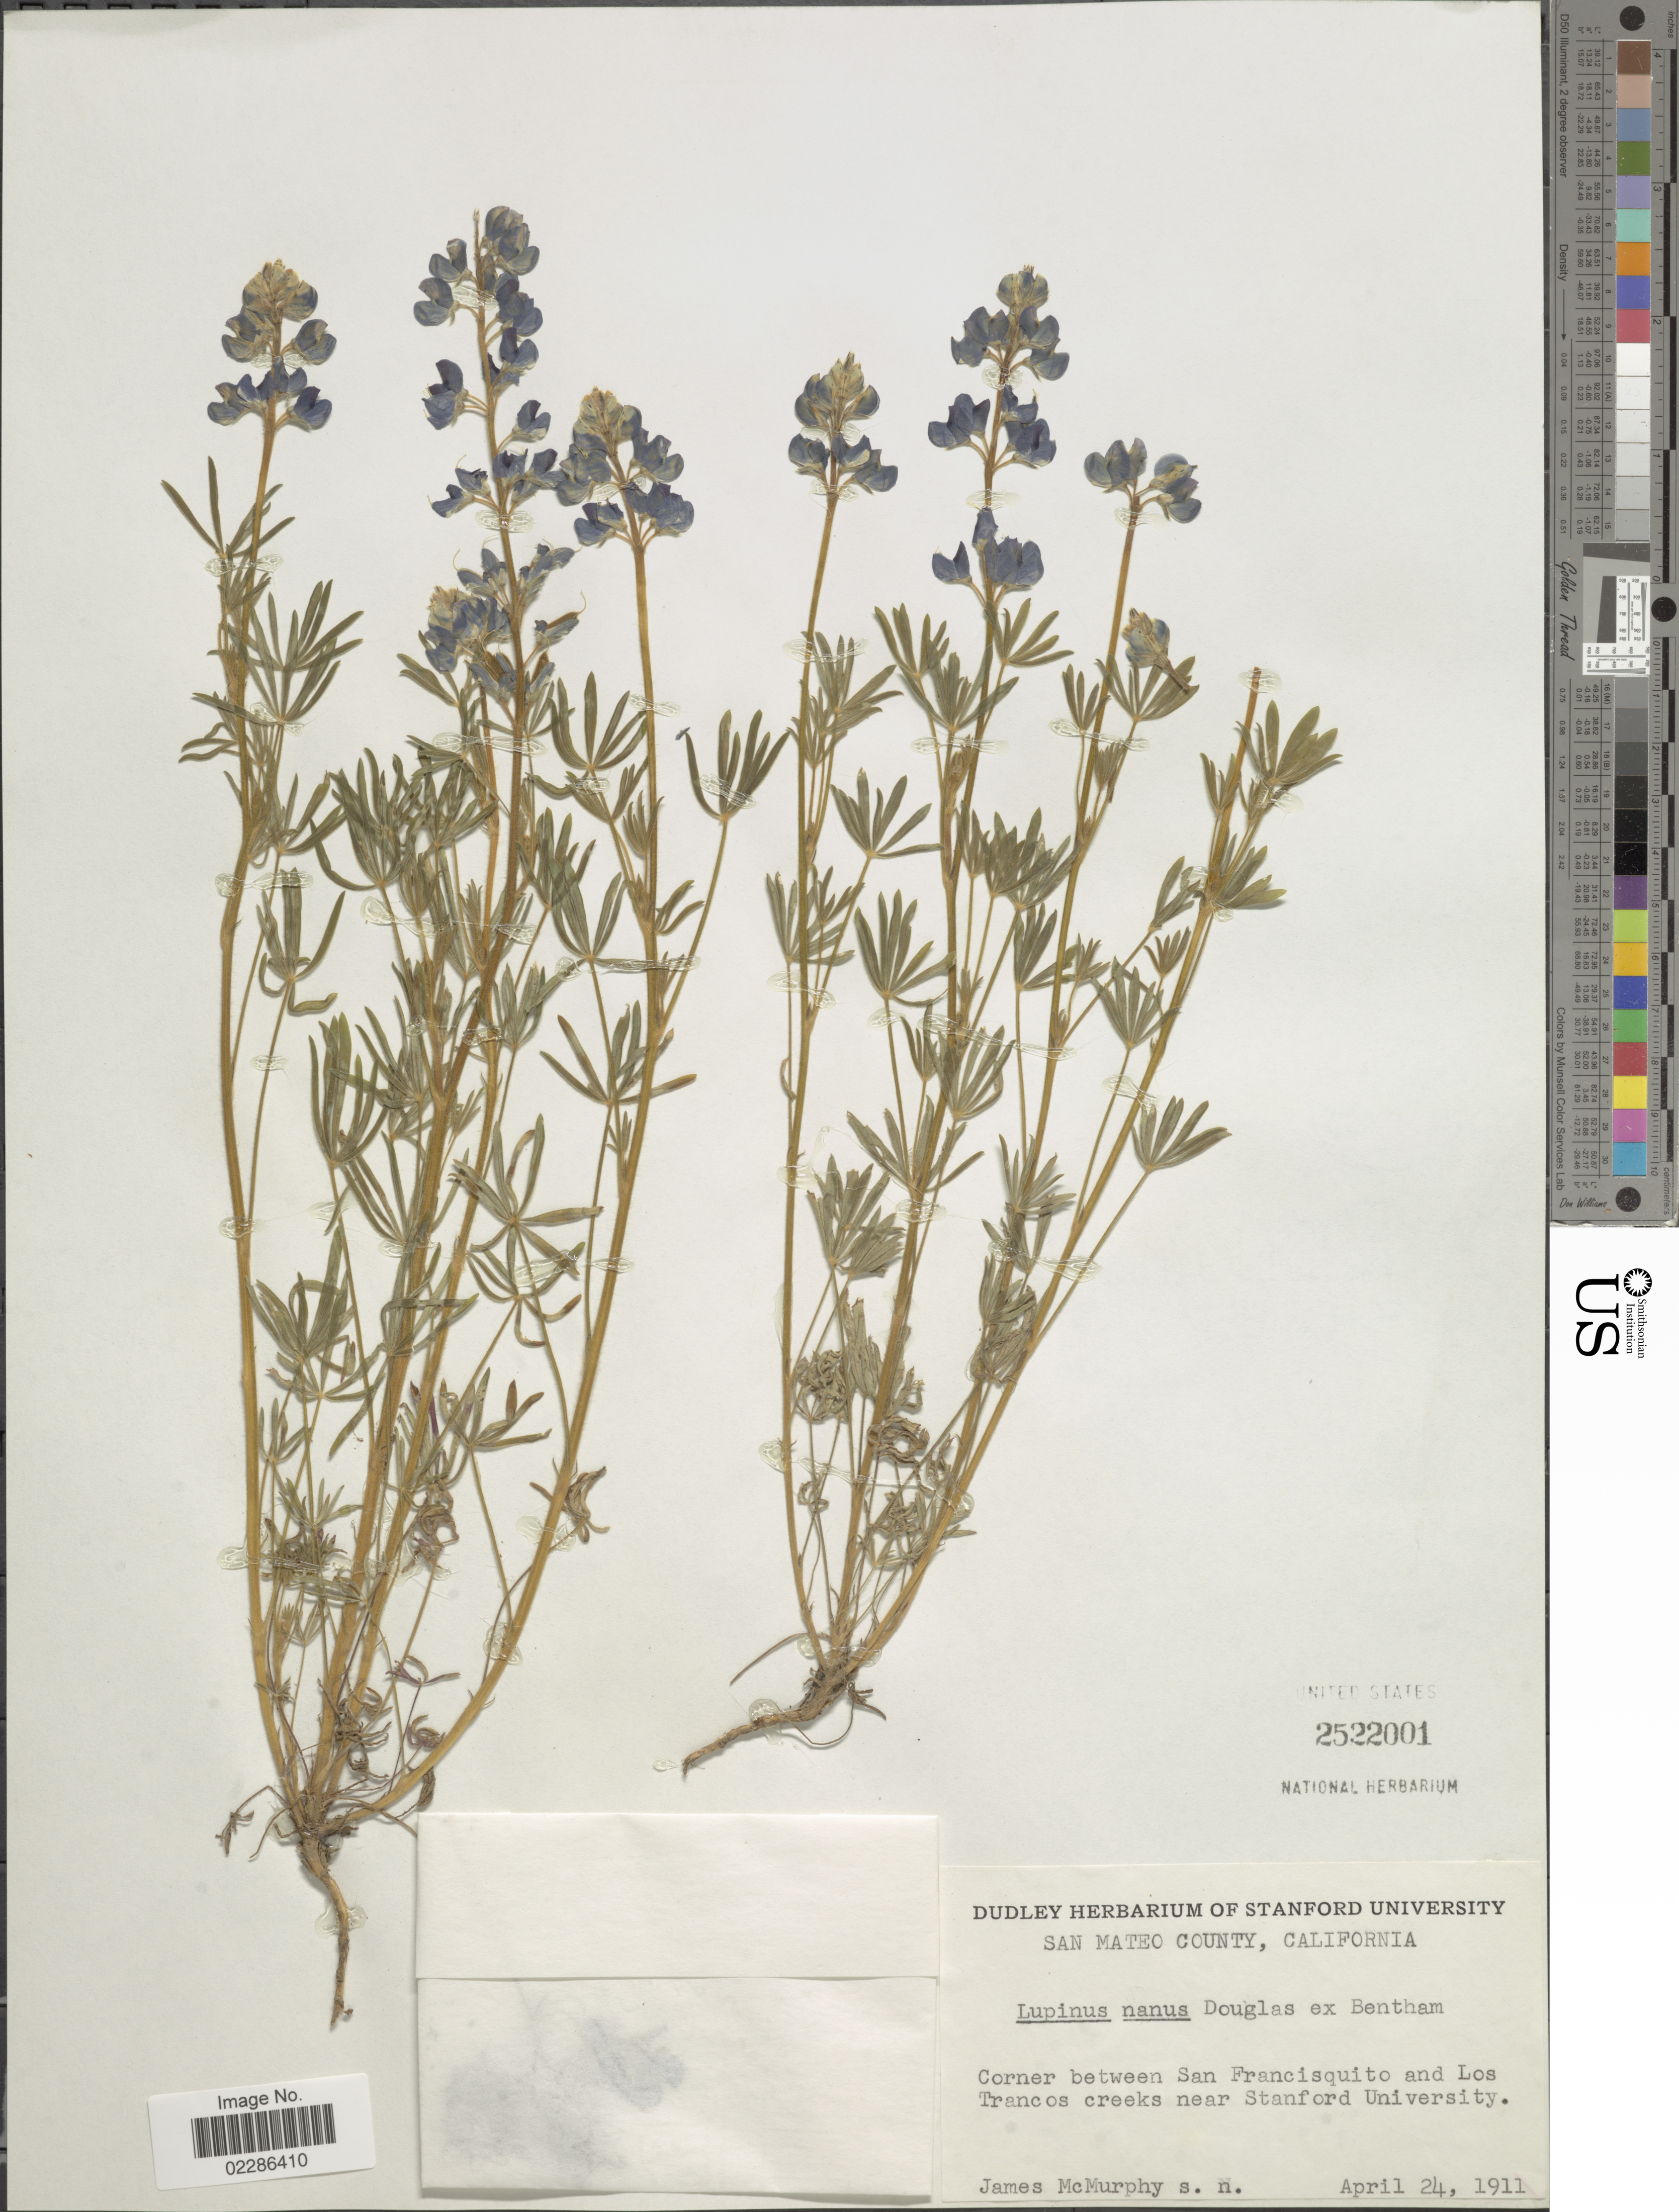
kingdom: Plantae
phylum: Tracheophyta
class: Magnoliopsida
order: Fabales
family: Fabaceae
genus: Lupinus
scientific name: Lupinus nanus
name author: Douglas ex Benth.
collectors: J. McMurphy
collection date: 1911-04-24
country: United States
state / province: California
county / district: San Mateo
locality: San Mateo County, Corner between San Francisquito and Los Trancos creeks near Stanford University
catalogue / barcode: US 2522001